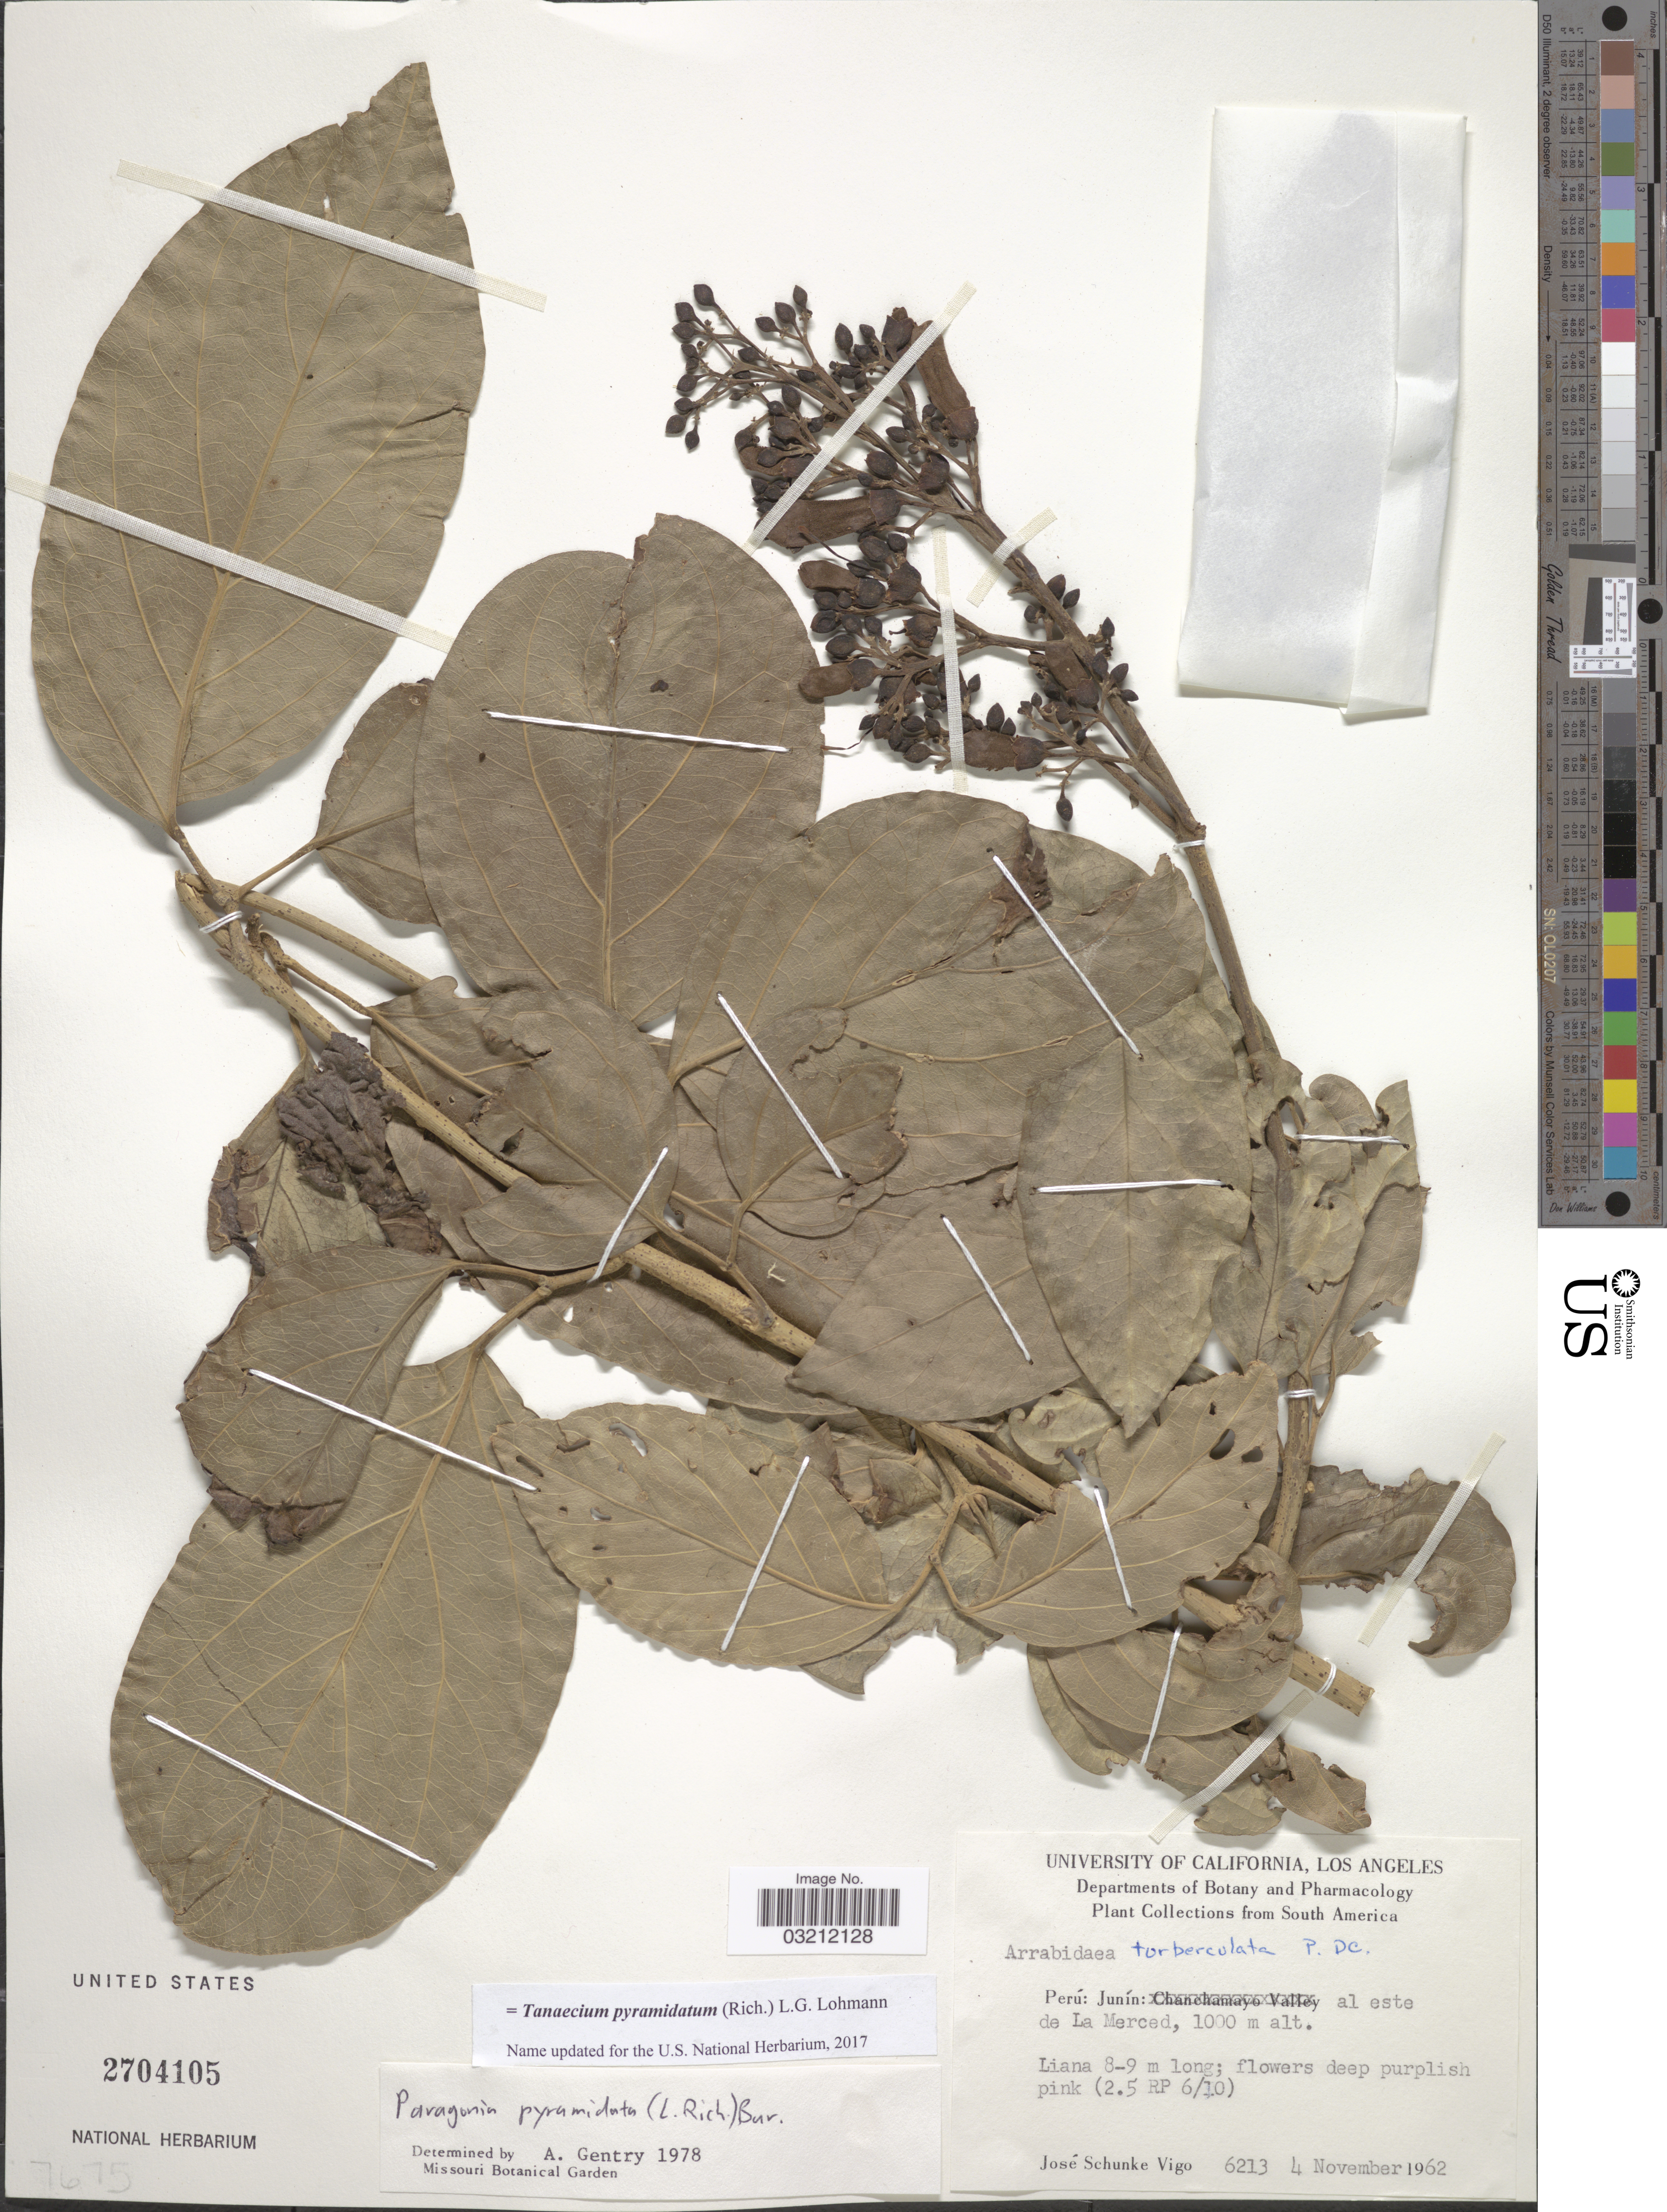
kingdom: Plantae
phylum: Tracheophyta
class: Magnoliopsida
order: Lamiales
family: Bignoniaceae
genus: Tanaecium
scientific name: Tanaecium pyramidatum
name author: (Rich.) L.G. Lohmann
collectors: J. Schunke Vigo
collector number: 6213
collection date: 1962-11-04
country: Peru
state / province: Junín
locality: Al este de La Merced.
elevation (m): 1000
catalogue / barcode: US 2704105